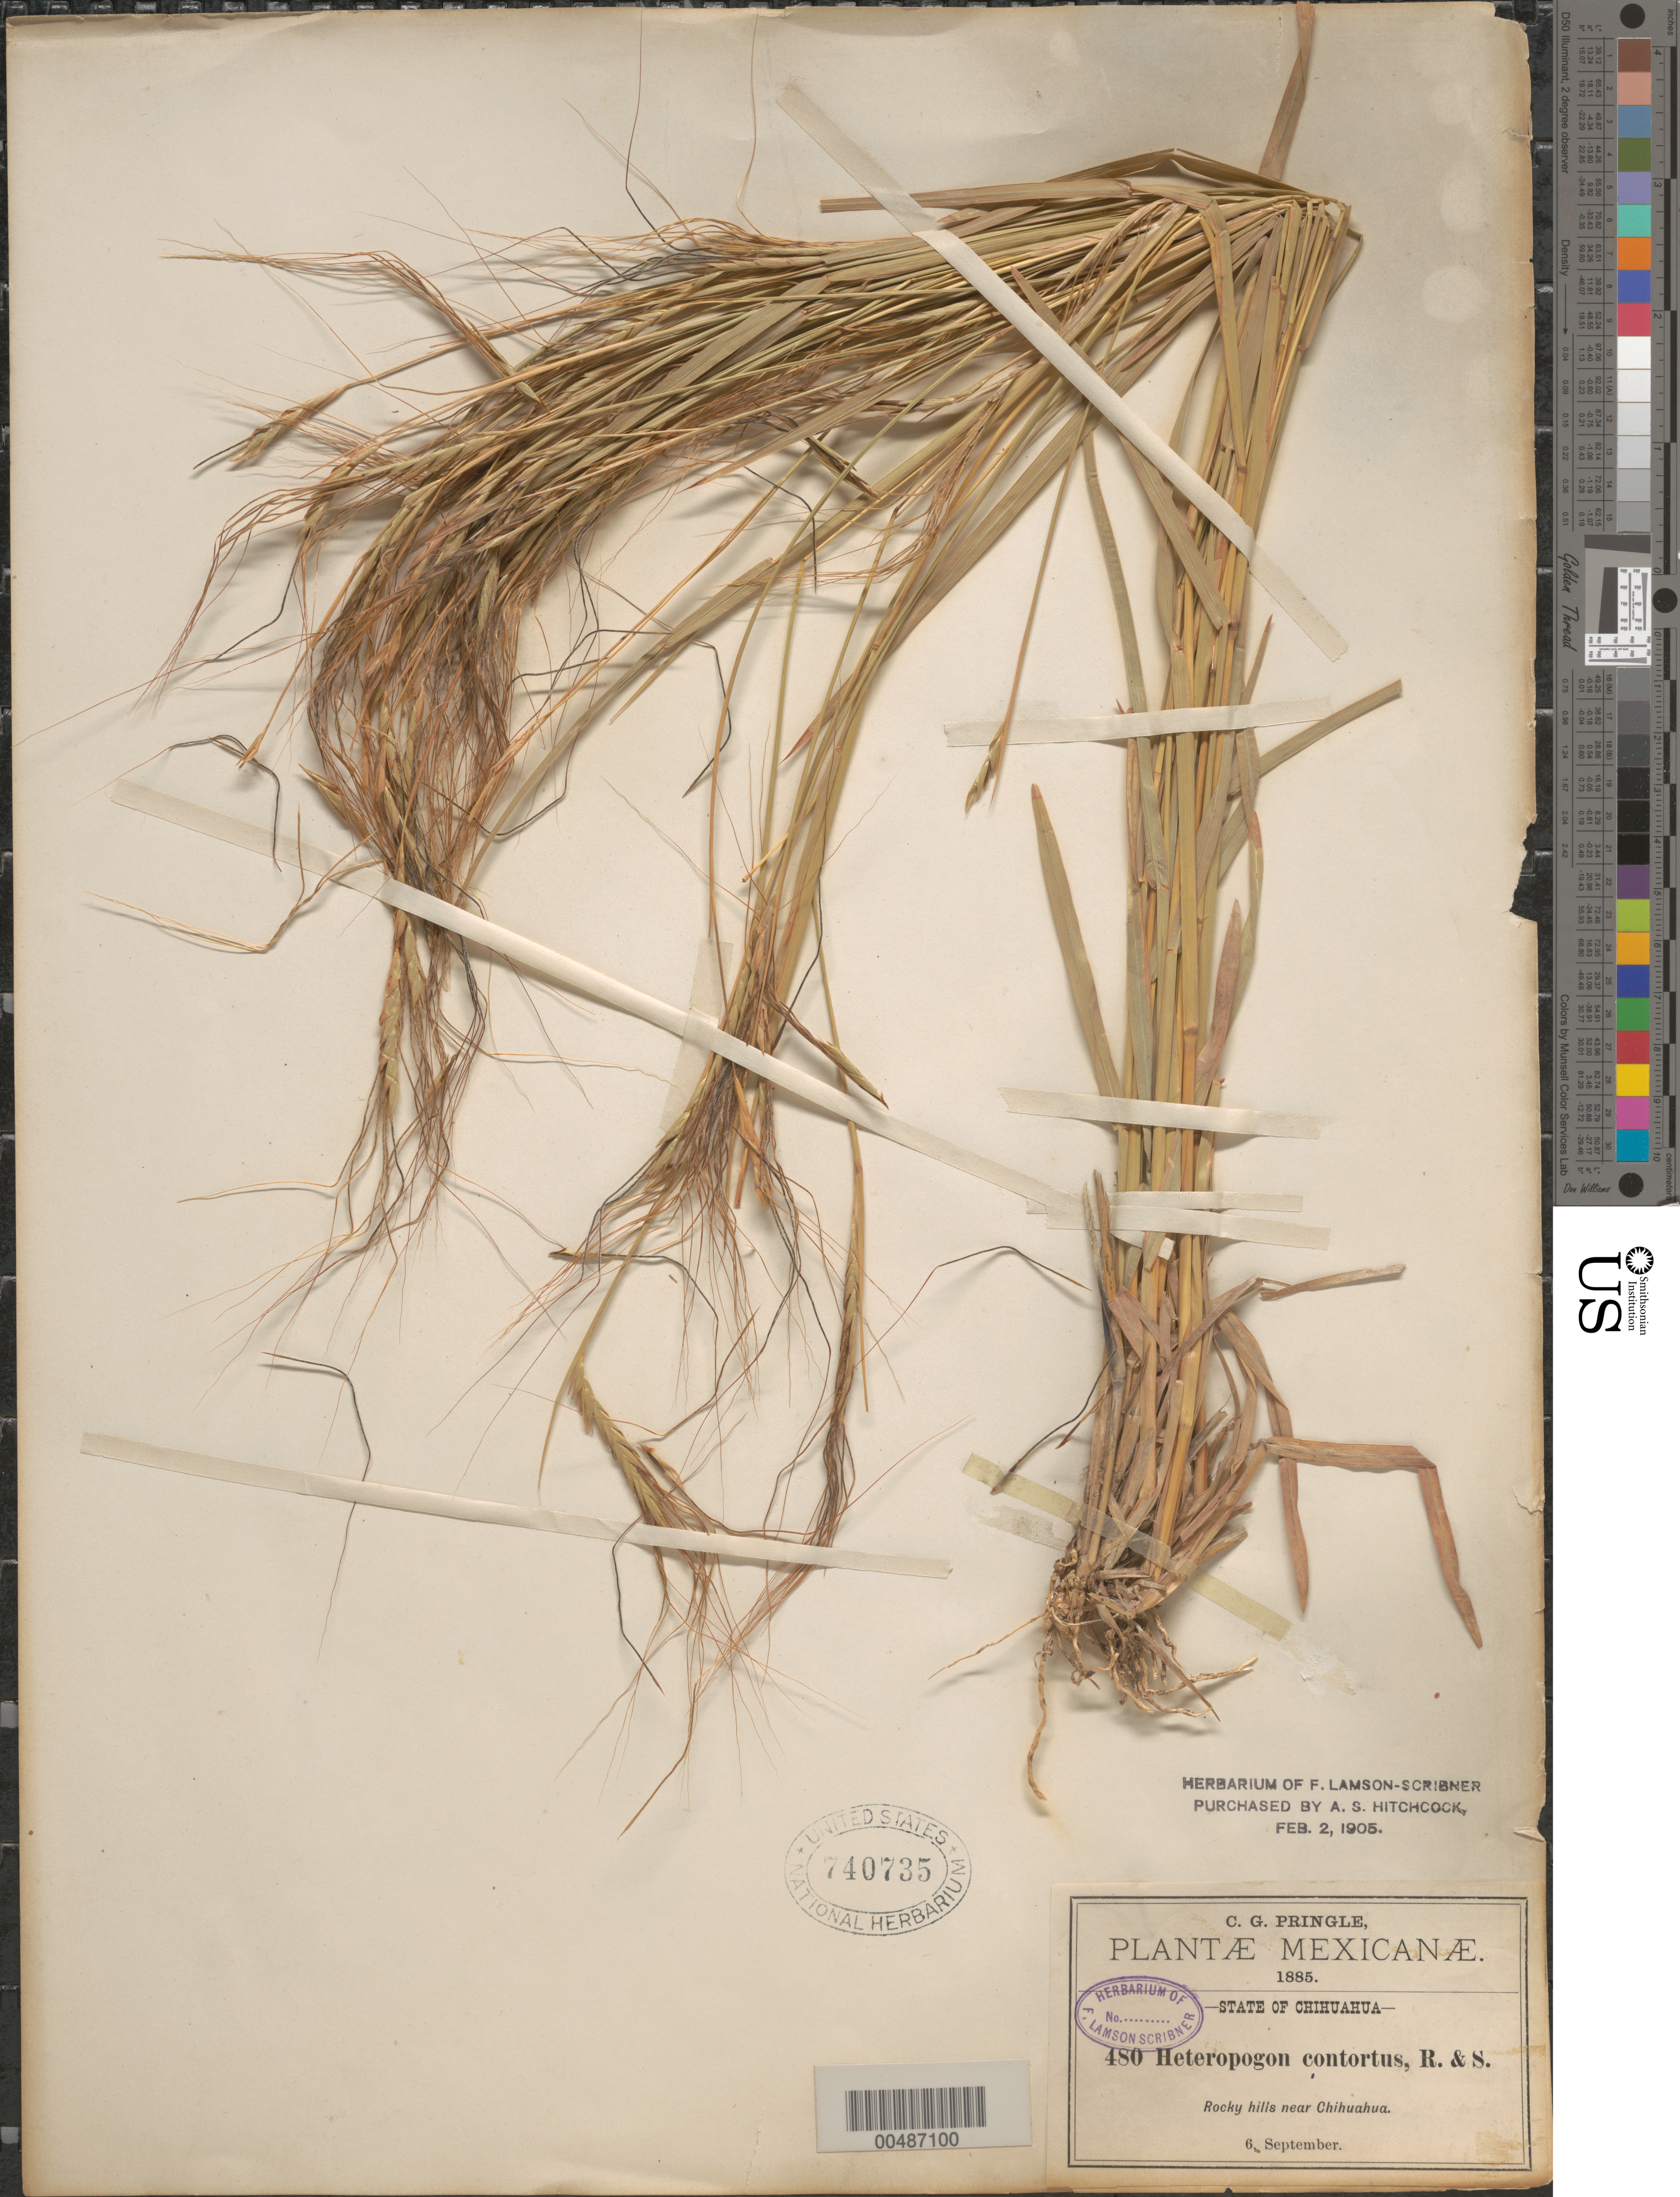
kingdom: Plantae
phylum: Tracheophyta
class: Liliopsida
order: Poales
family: Poaceae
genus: Heteropogon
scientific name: Heteropogon contortus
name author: (L.) P. Beauv. ex Roem. & Schult.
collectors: C. G. Pringle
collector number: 480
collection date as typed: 6 Sep 1885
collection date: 1885-09-06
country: Mexico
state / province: Chihuahua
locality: Near Chihuahua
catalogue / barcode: US 740735